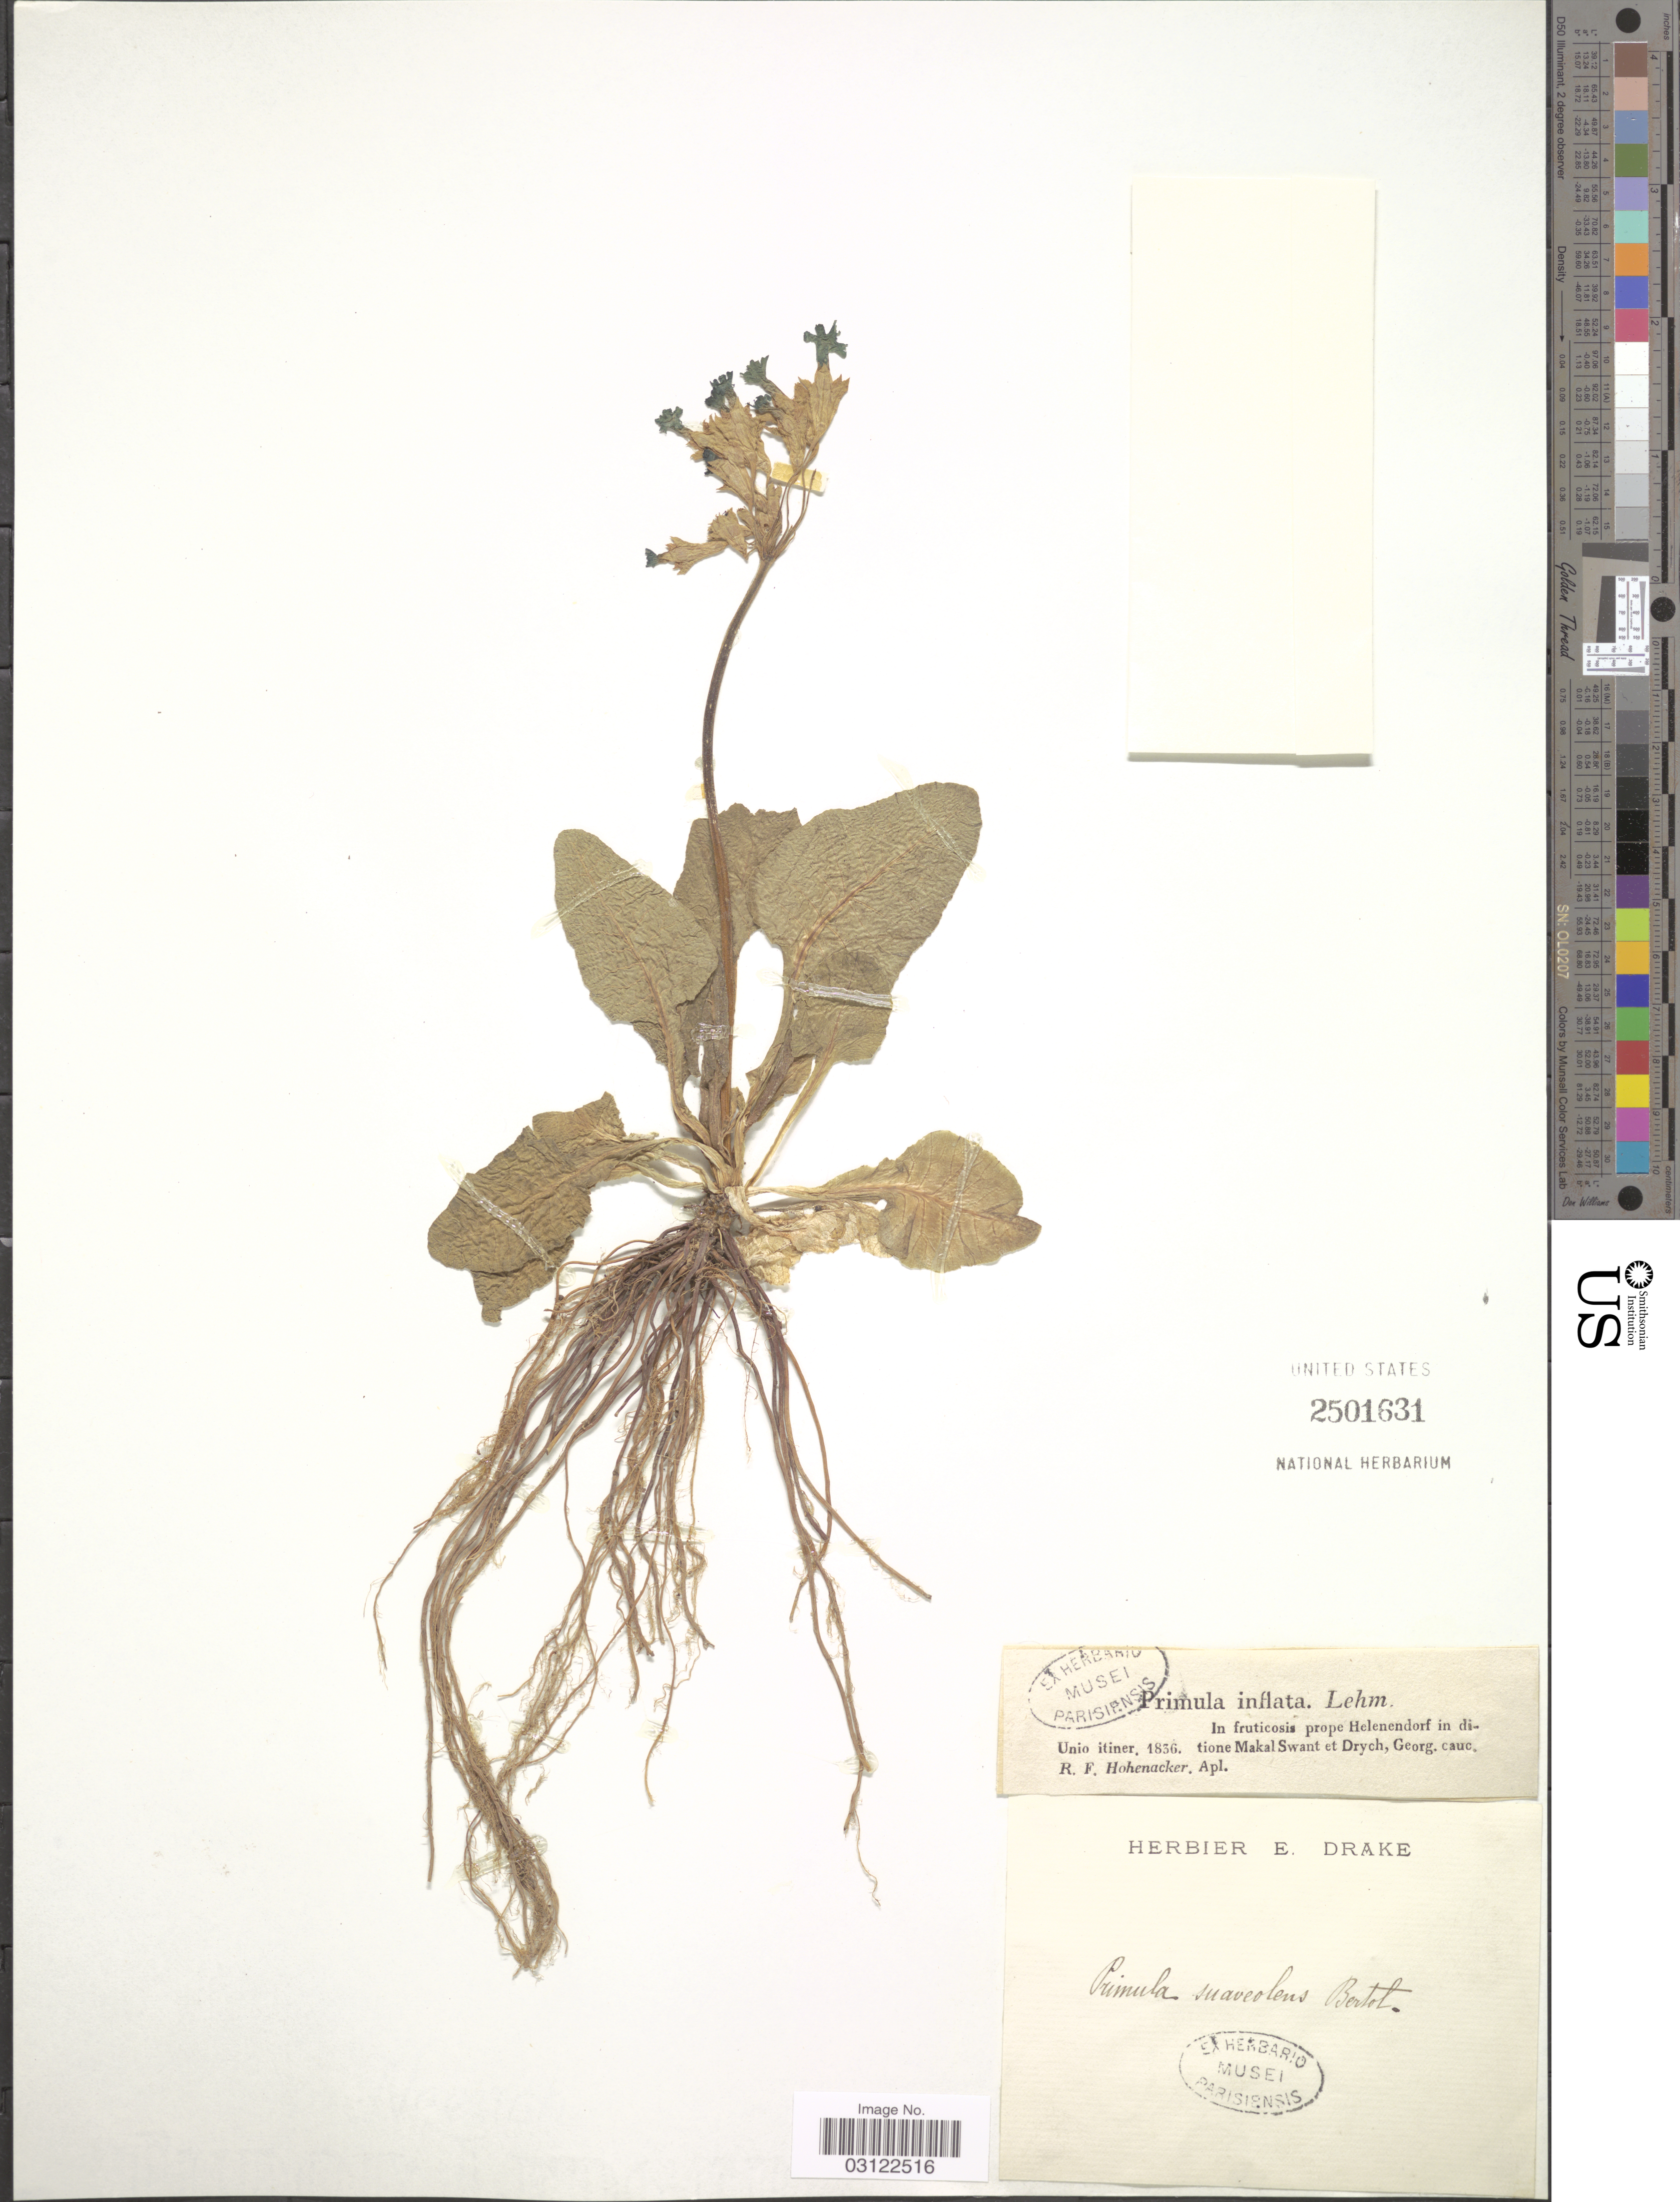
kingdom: Plantae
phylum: Tracheophyta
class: Magnoliopsida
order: Ericales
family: Primulaceae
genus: Primula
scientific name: Primula suaveolens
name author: Bertol.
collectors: R. F. Hohenacker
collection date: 1836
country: Azerbaijan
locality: In fruticosis prope Helenendorf in ditione Makal Swant et Drych, Georg. cauc.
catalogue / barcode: US 2501631